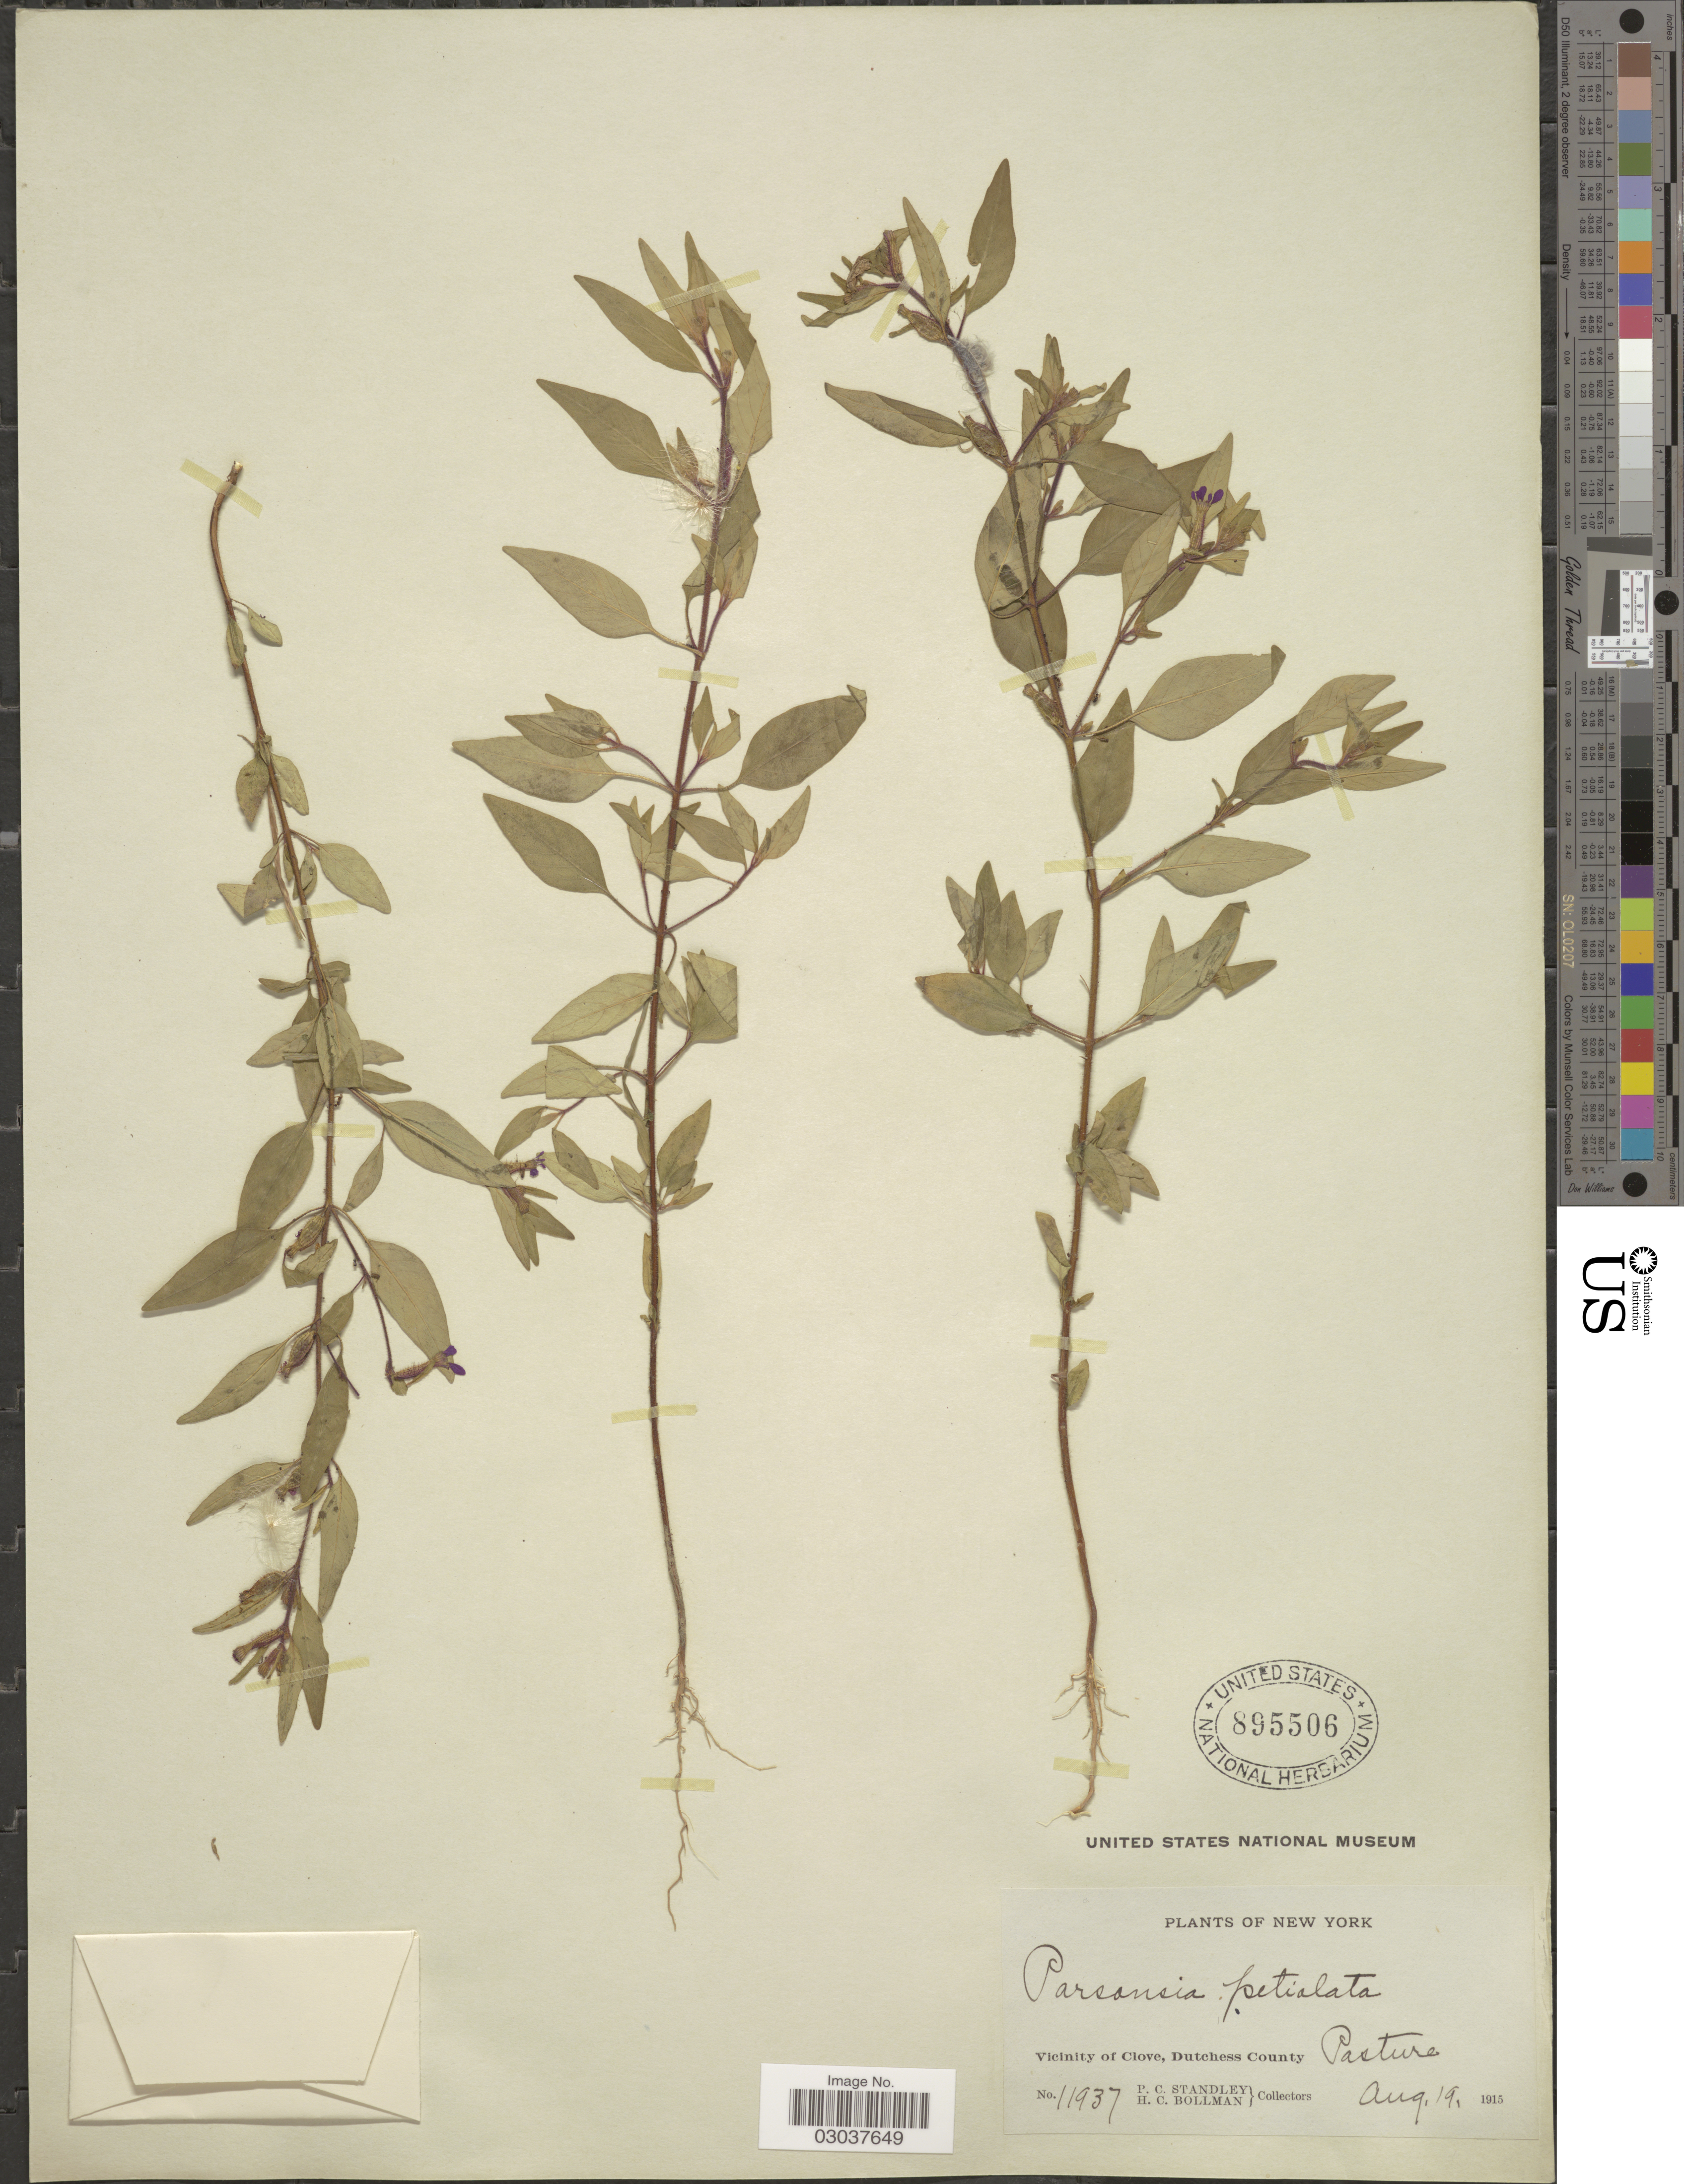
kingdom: Plantae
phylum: Tracheophyta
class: Magnoliopsida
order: Myrtales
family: Lythraceae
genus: Cuphea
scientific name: Cuphea petiolata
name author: Pohl ex Koehne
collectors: P. C. Standley & H. C. Bollman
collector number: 11937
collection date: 1915-08-19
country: United States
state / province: New York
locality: Vicinity of Clove, Dutchess County. Pasture.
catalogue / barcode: US 895506